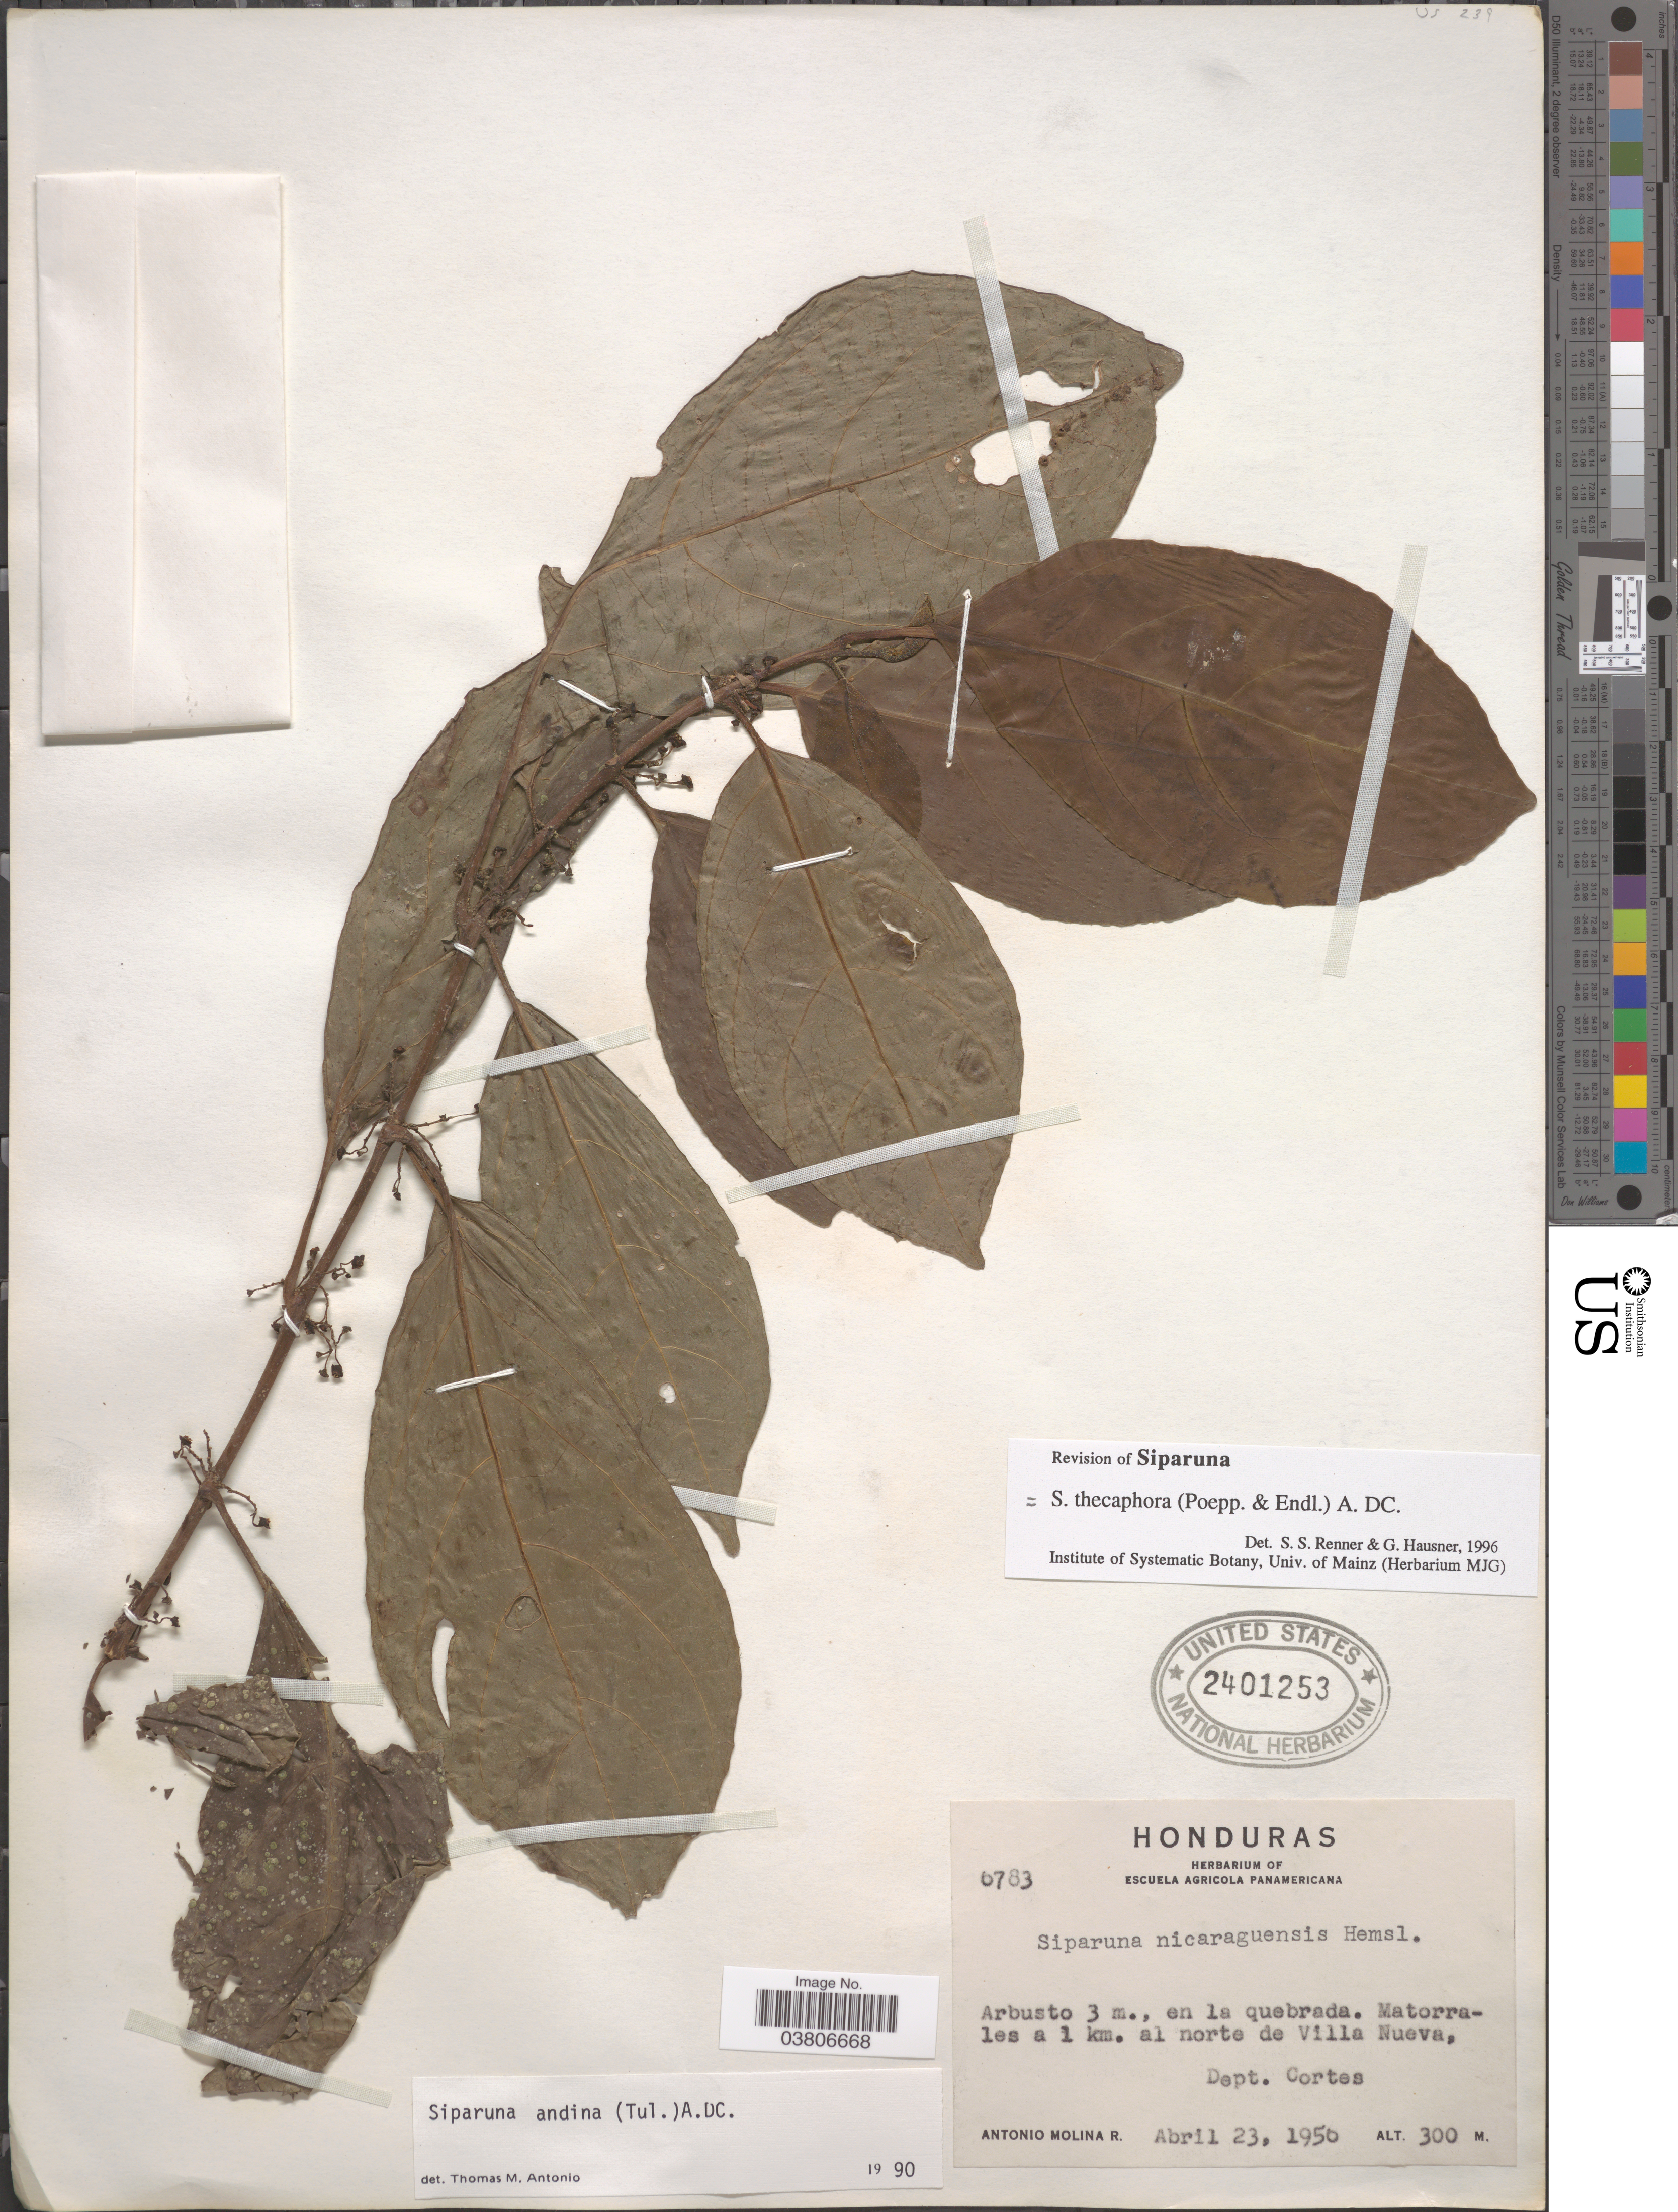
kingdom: Plantae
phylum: Tracheophyta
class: Magnoliopsida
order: Laurales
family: Siparunaceae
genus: Siparuna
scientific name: Siparuna thecaphora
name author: (Poepp. & Endl.) A. DC.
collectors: A. Molina R.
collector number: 6783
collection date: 1950-04-23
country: Honduras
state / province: Cortes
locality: En la quebrada. Matorrales a 1 km. al norte de Villa Nueva, Dept. Cortes.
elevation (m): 300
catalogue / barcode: US 2401253